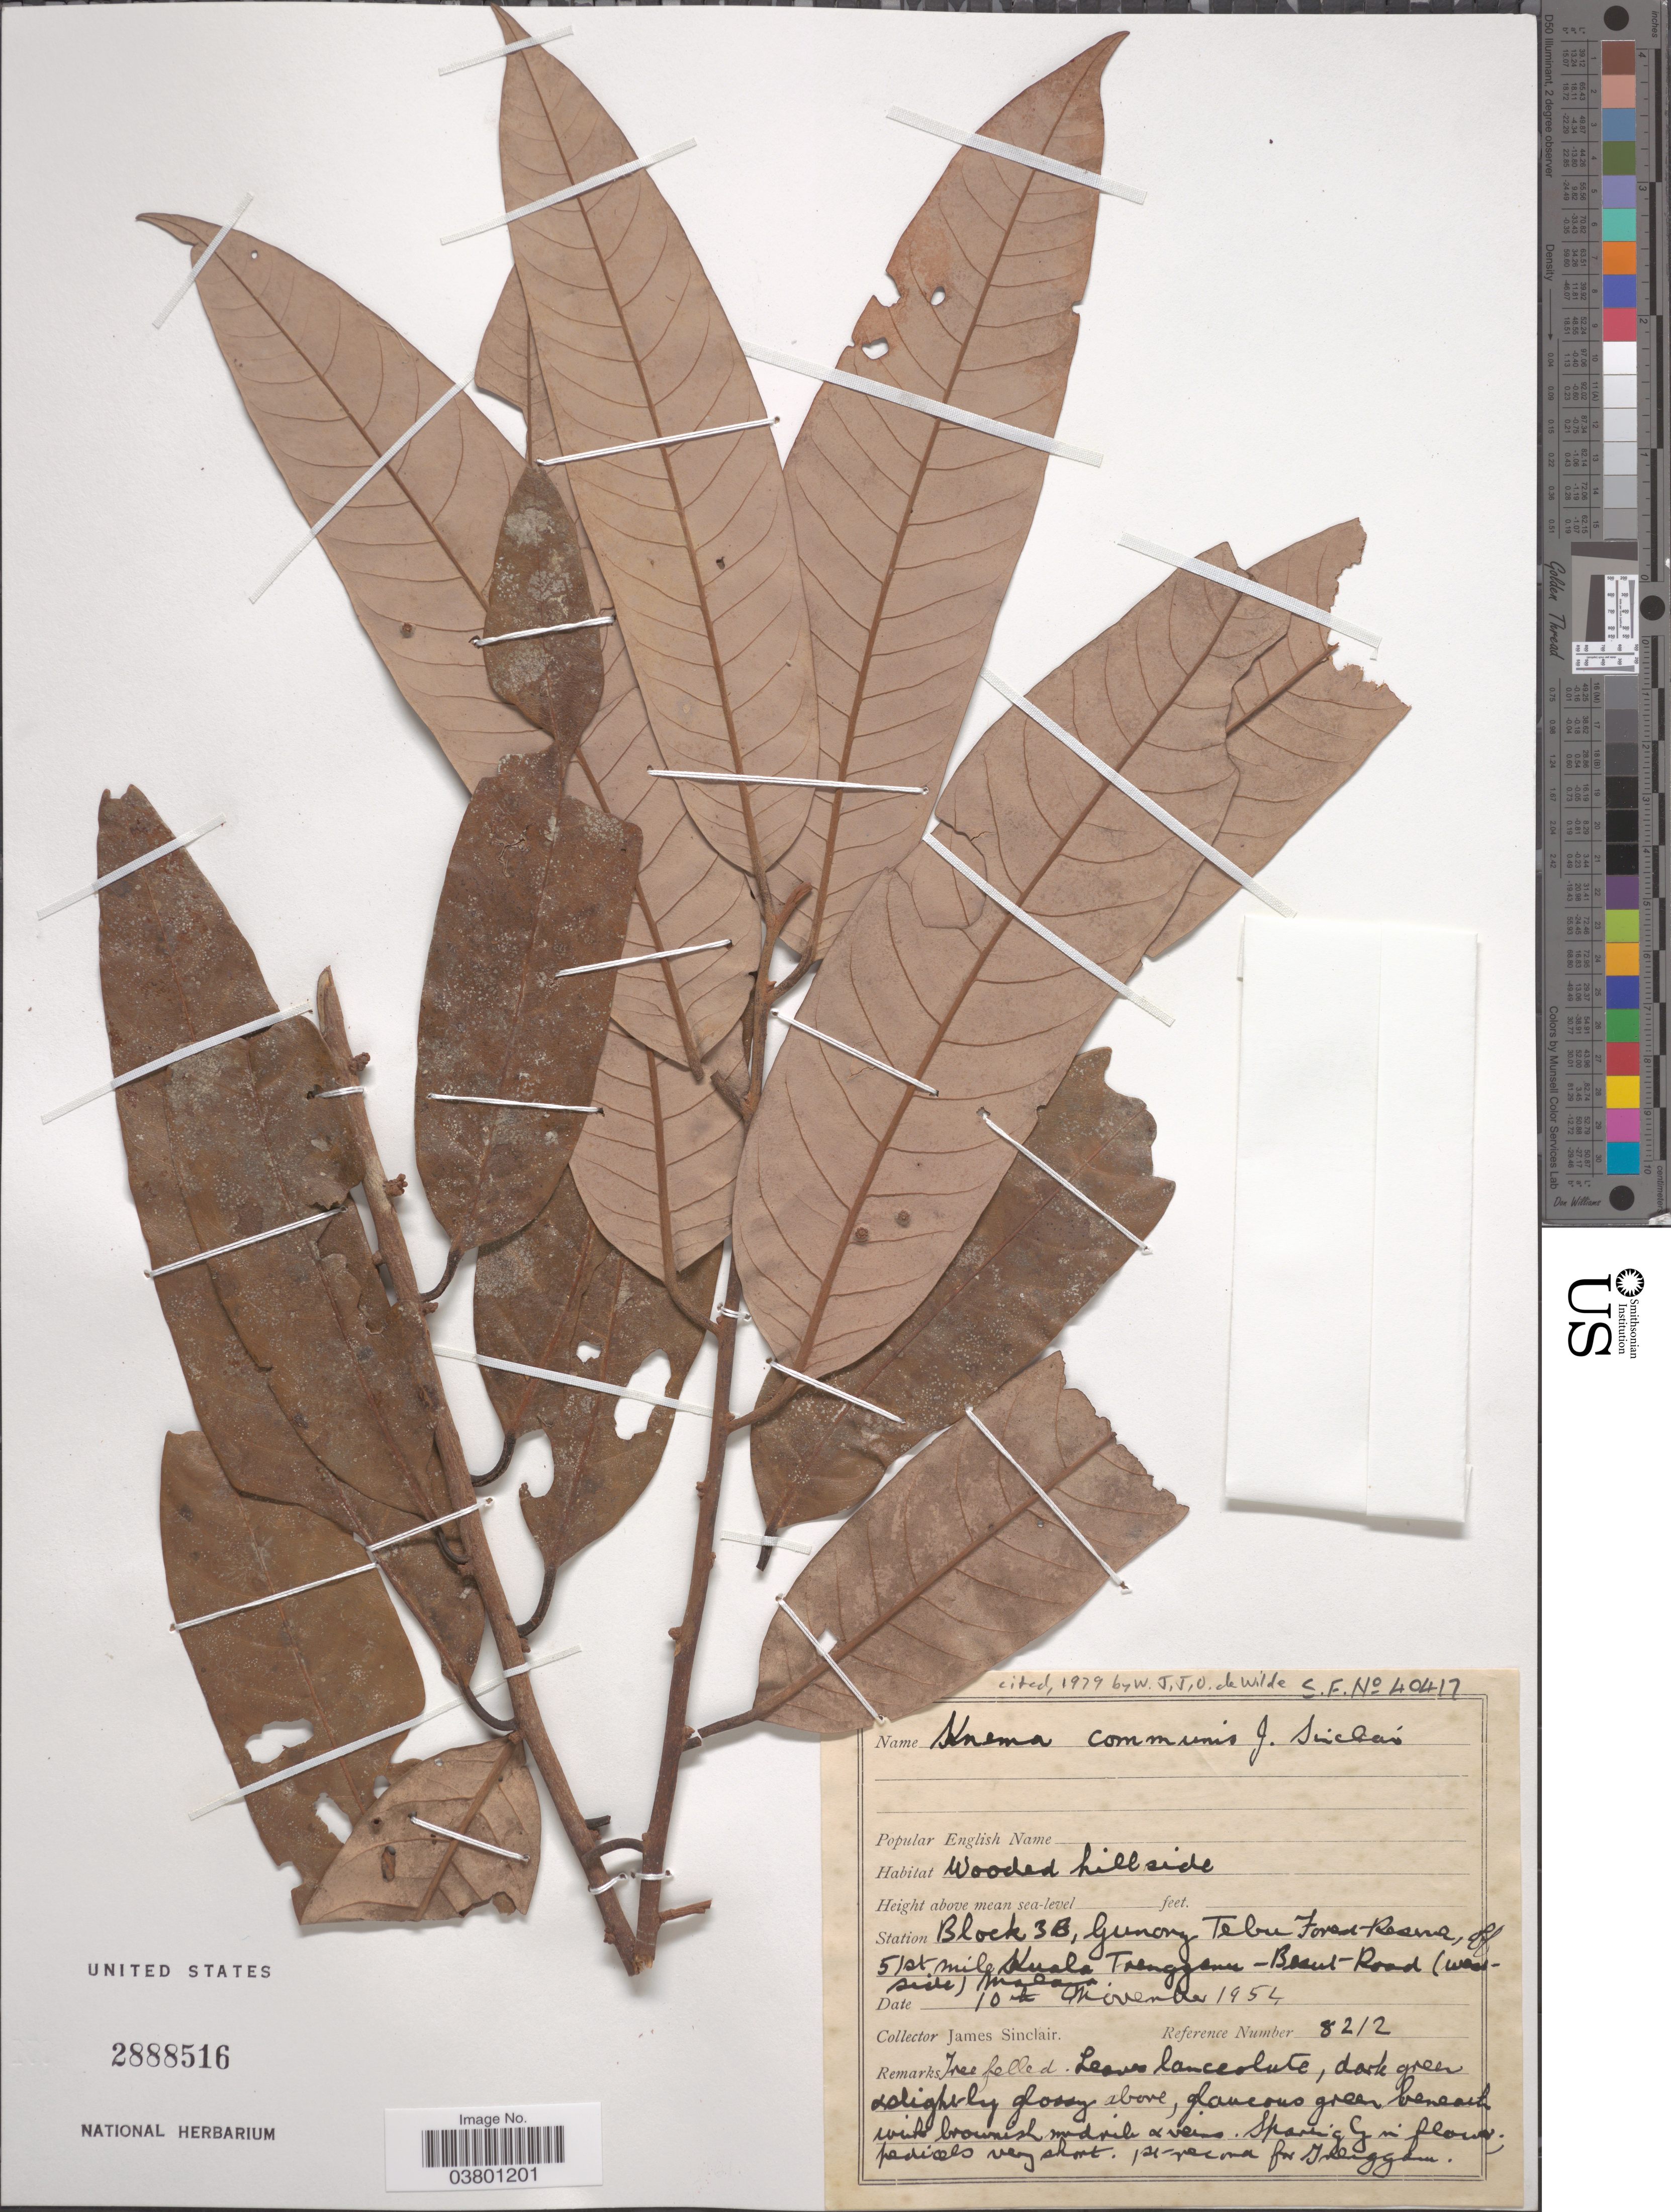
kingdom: Plantae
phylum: Tracheophyta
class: Magnoliopsida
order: Magnoliales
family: Myristicaceae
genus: Knema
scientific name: Knema communis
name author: J. Sinclair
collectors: J. Sinclair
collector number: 8212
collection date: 1954-11-10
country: Malaysia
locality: Station Block 3B, Gunong Tebu Forest Reserve, off 51st mile Kuala Terengganu-Besut Road (west side) Malaya.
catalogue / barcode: US 2888516